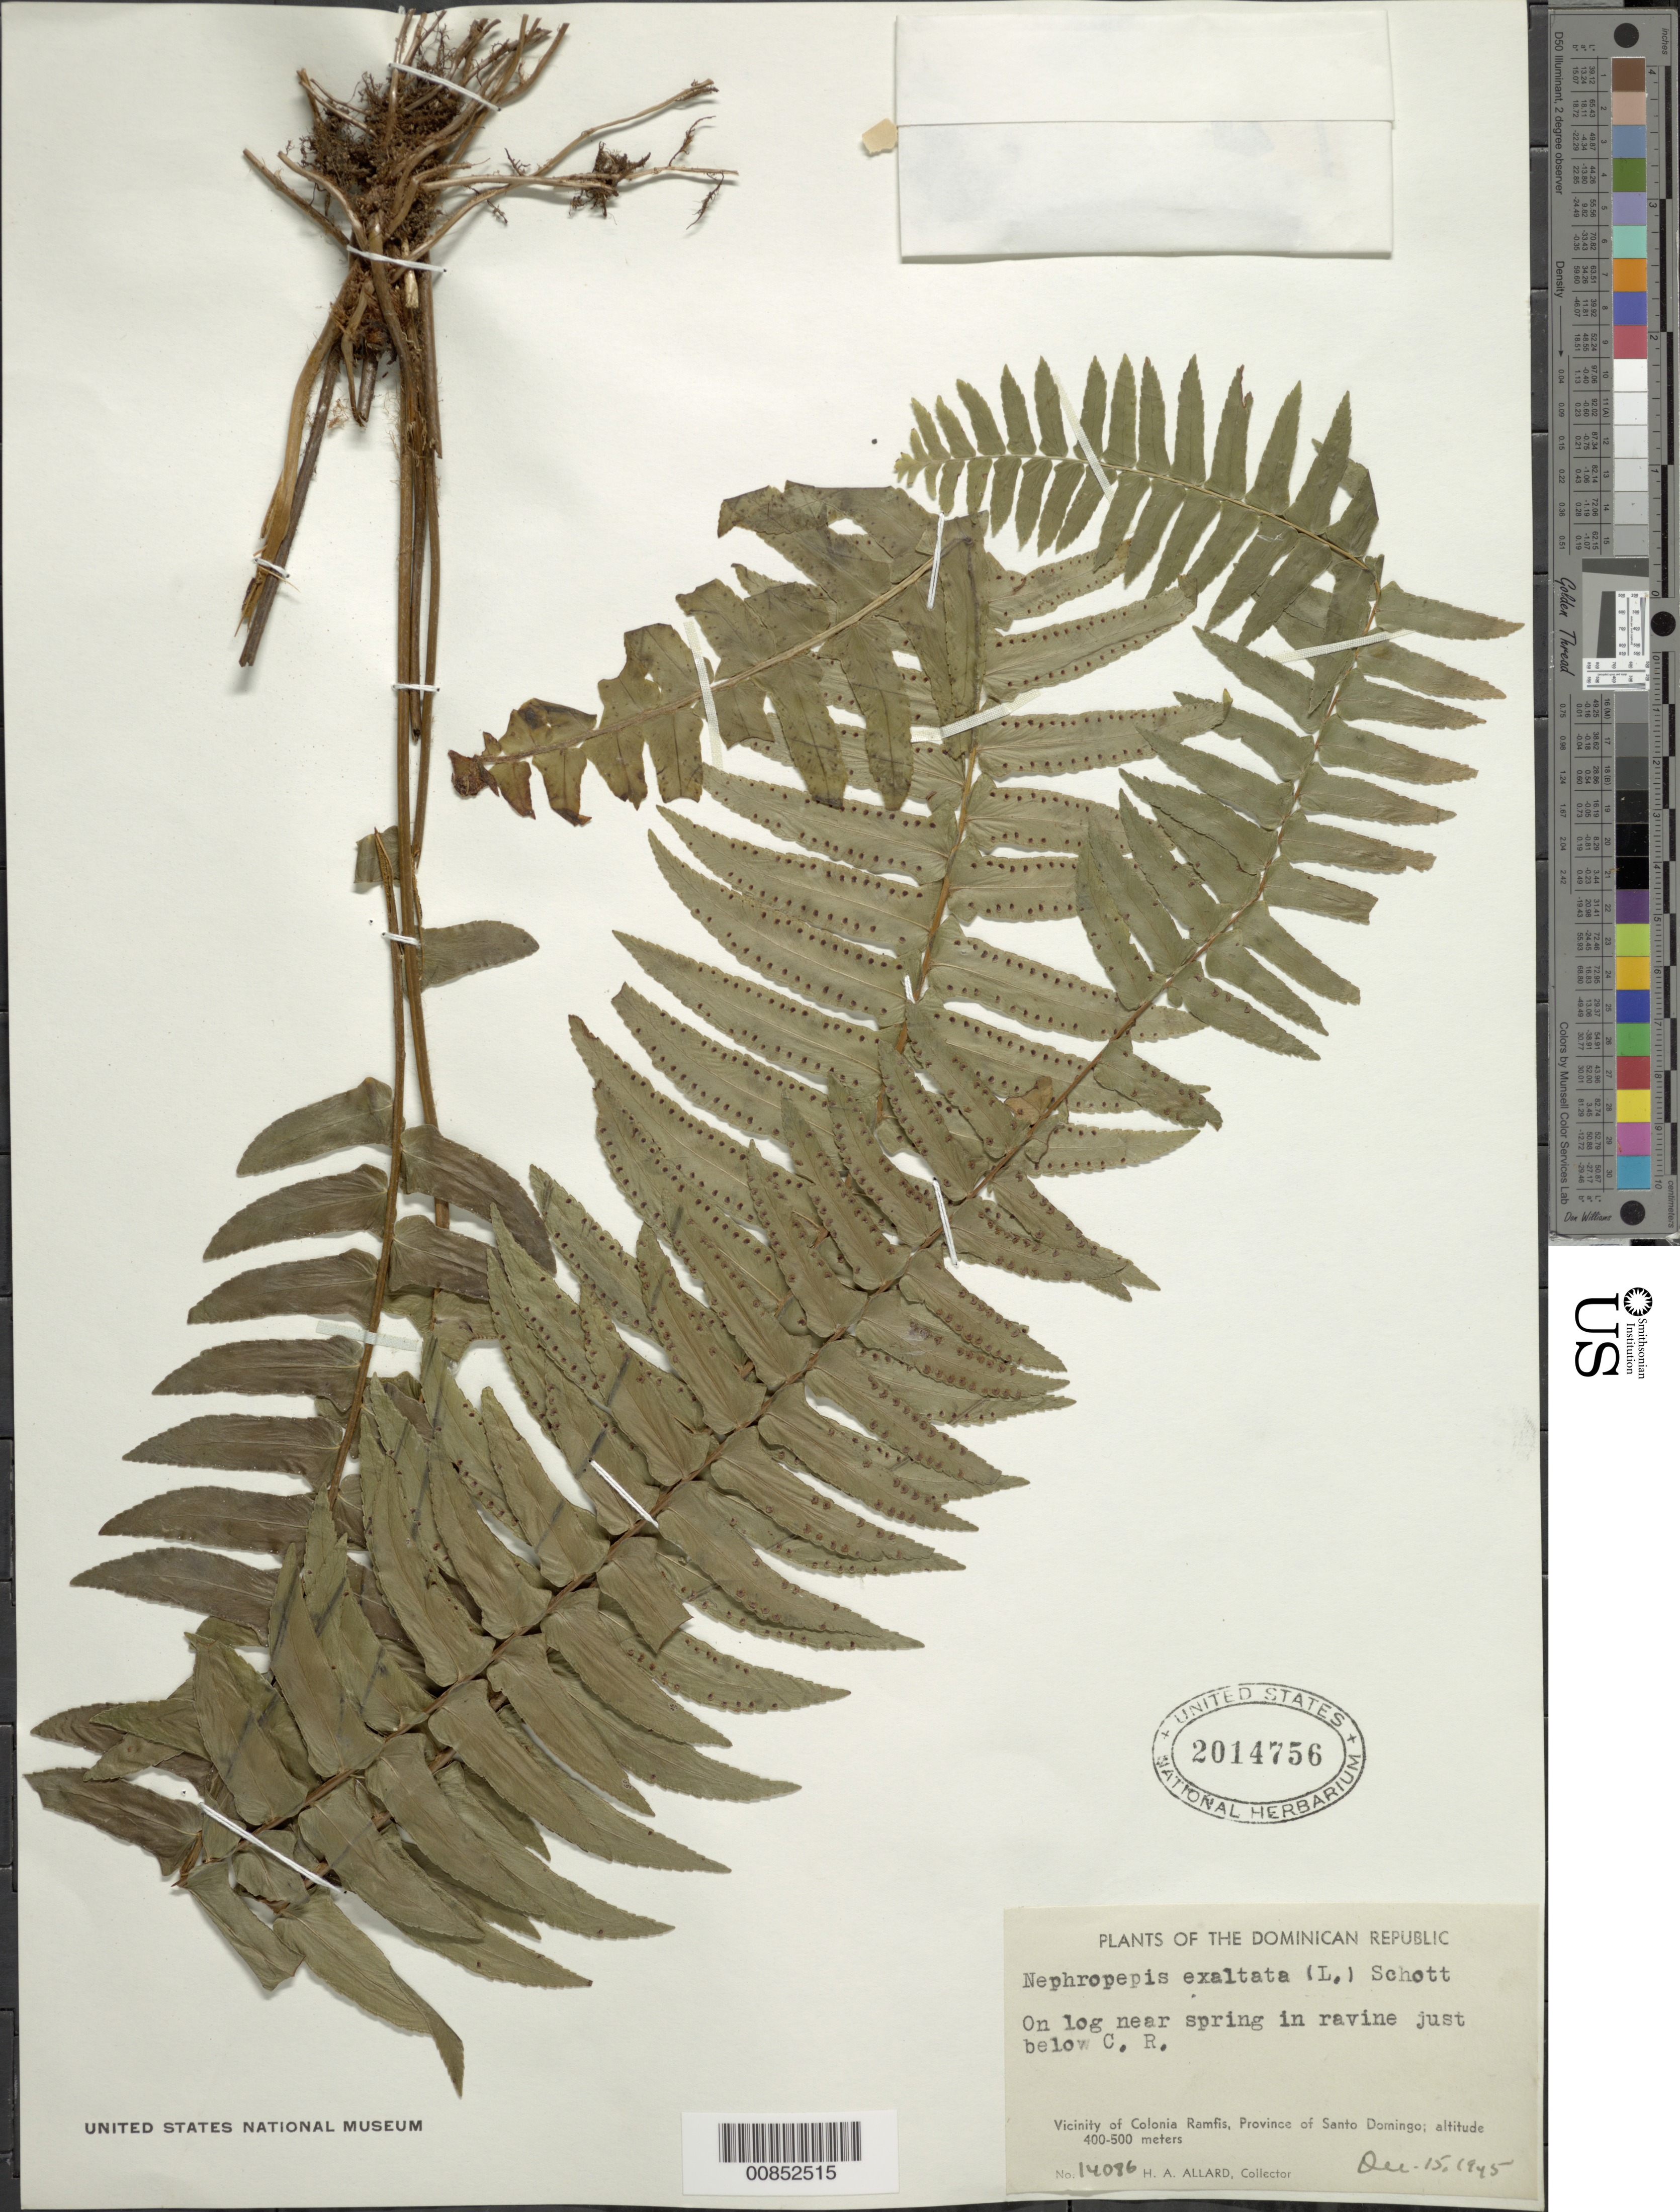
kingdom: Plantae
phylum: Tracheophyta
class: Polypodiopsida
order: Polypodiales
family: Nephrolepidaceae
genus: Nephrolepis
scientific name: Nephrolepis exaltata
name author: (L.) Schott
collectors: H. A. Allard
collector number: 14086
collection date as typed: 15 Dec 1945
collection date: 1945-12-15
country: Dominican Republic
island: Hispaniola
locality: Prov. Santo Domingo, just below Colonia Ramfis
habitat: On log near spring in ravine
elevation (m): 400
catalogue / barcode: US 2014756